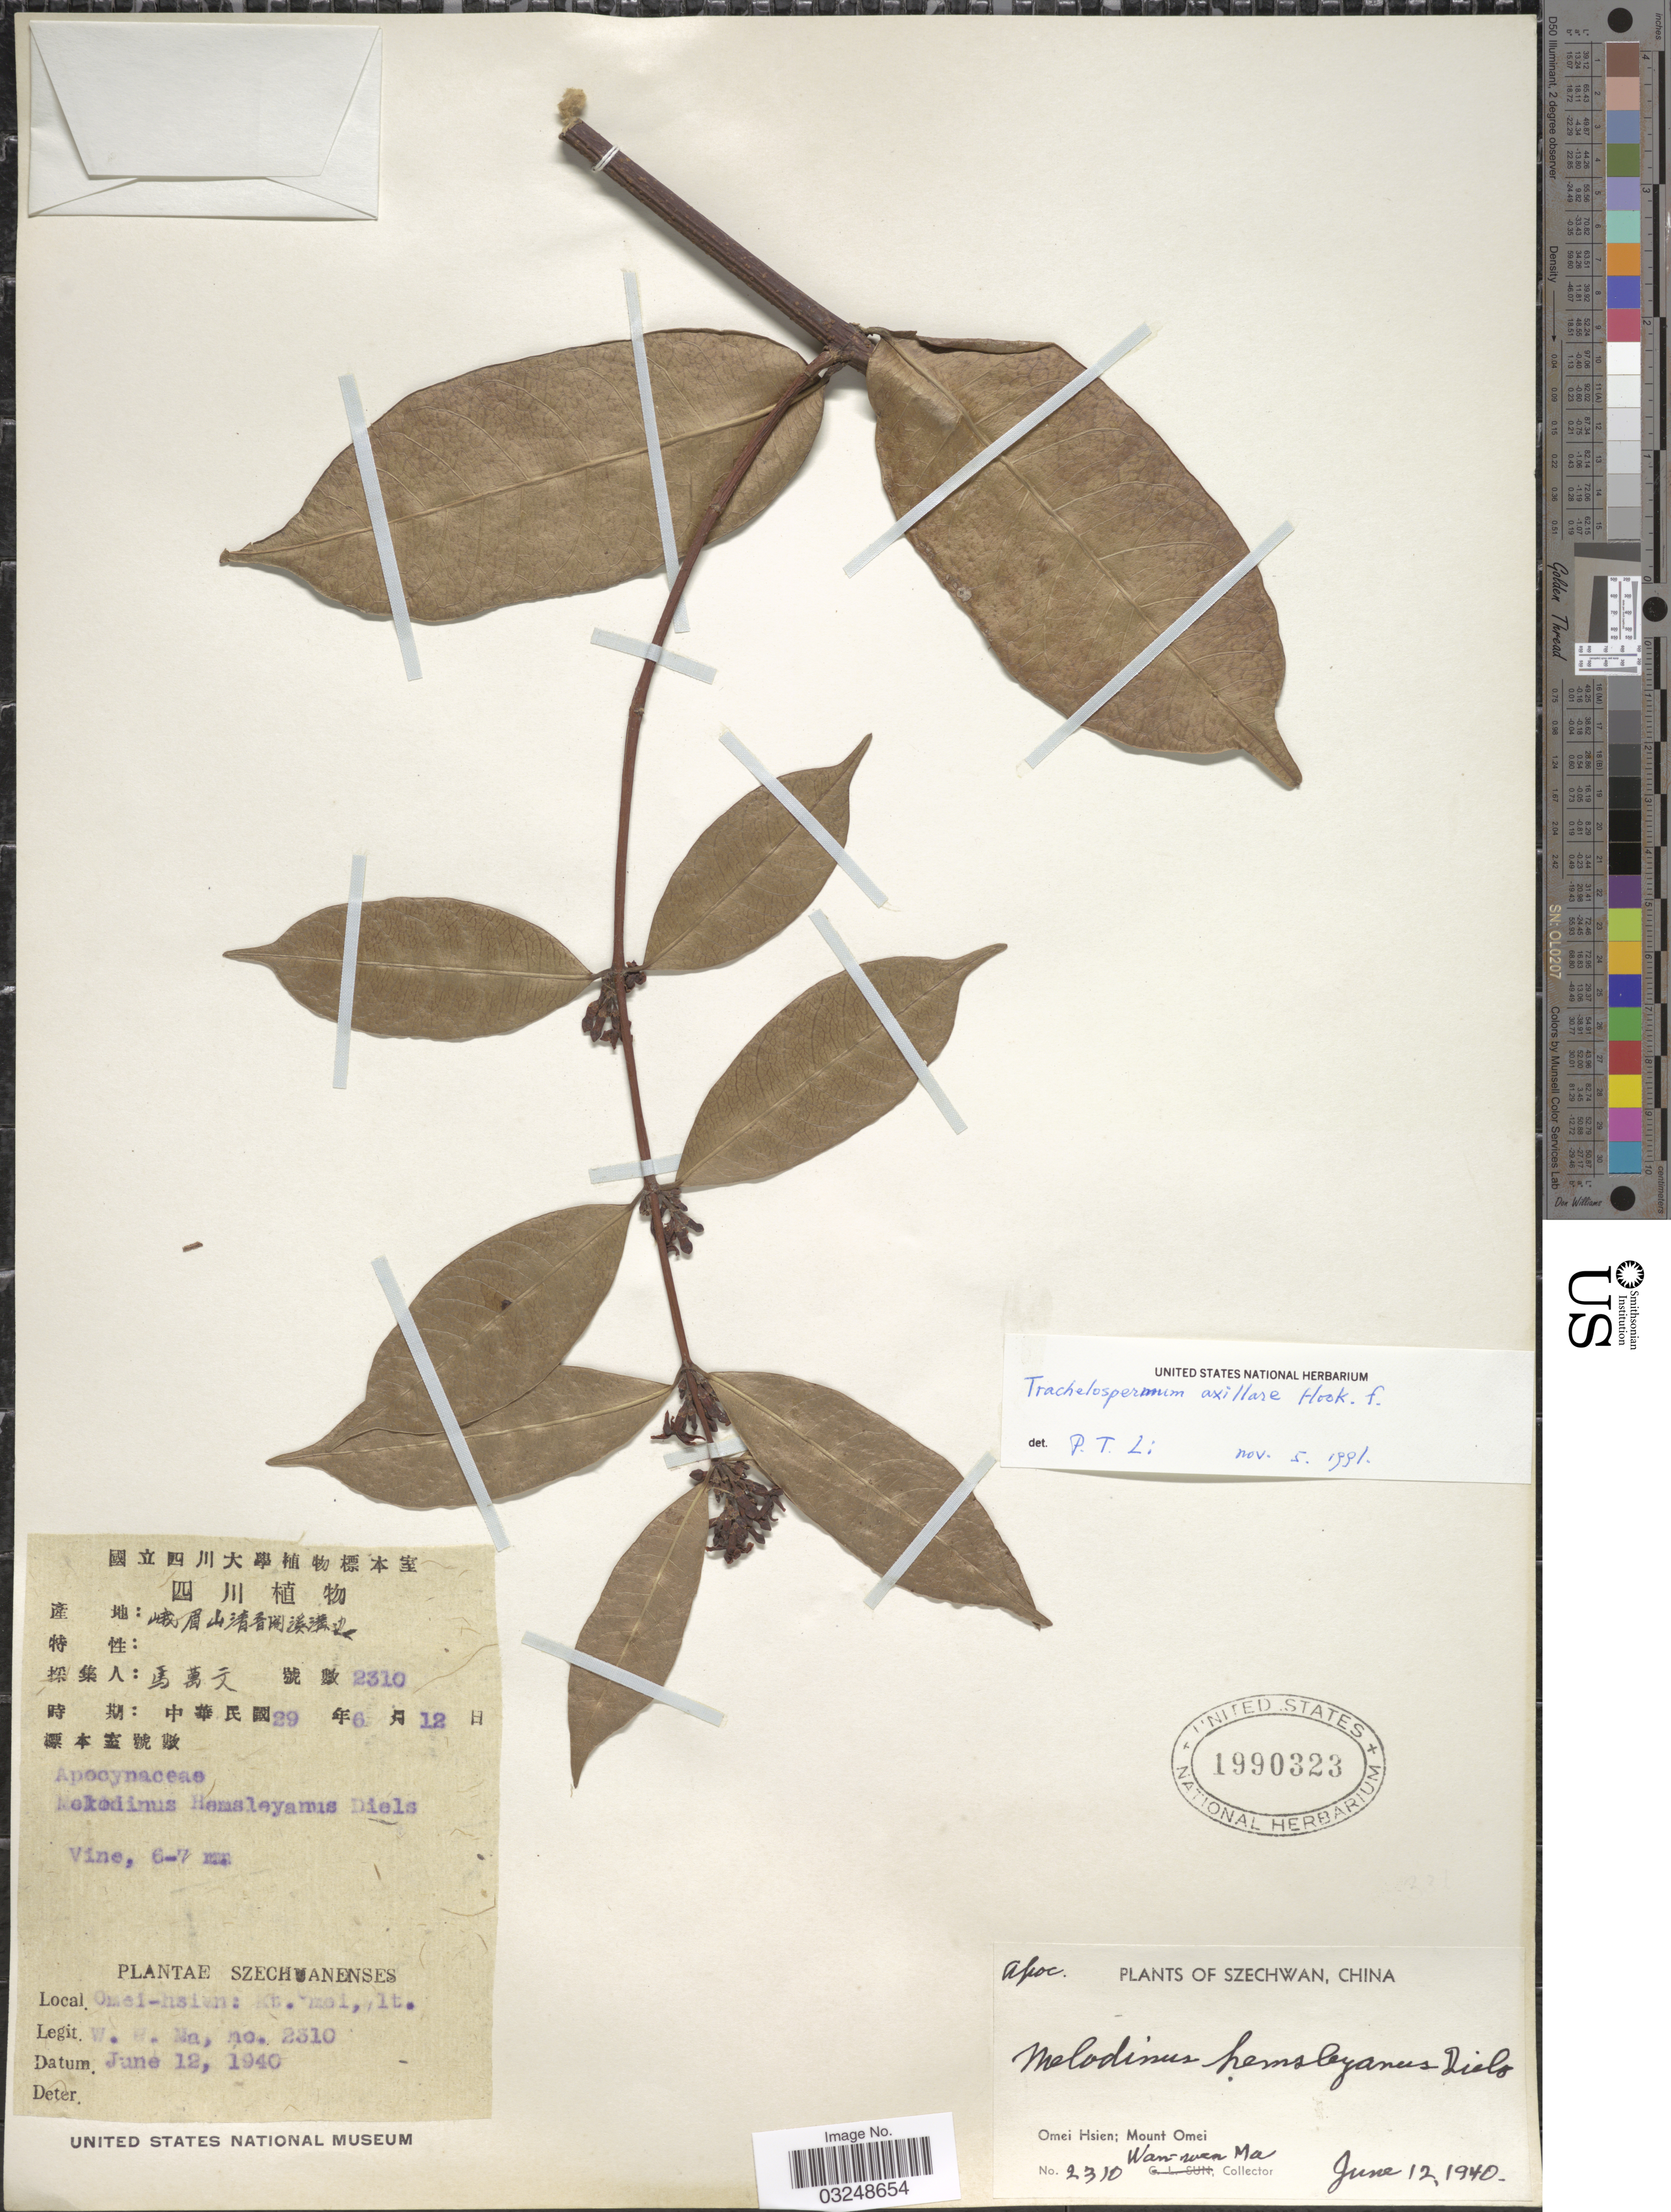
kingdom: Plantae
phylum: Tracheophyta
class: Magnoliopsida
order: Gentianales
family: Apocynaceae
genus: Trachelospermum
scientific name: Trachelospermum axillare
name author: Hook. f.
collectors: W. Ma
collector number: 2310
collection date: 1940-06-12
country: China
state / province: Sichuan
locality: Szechwan, Omei Hsien; Mount Omei.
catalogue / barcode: US 1990323